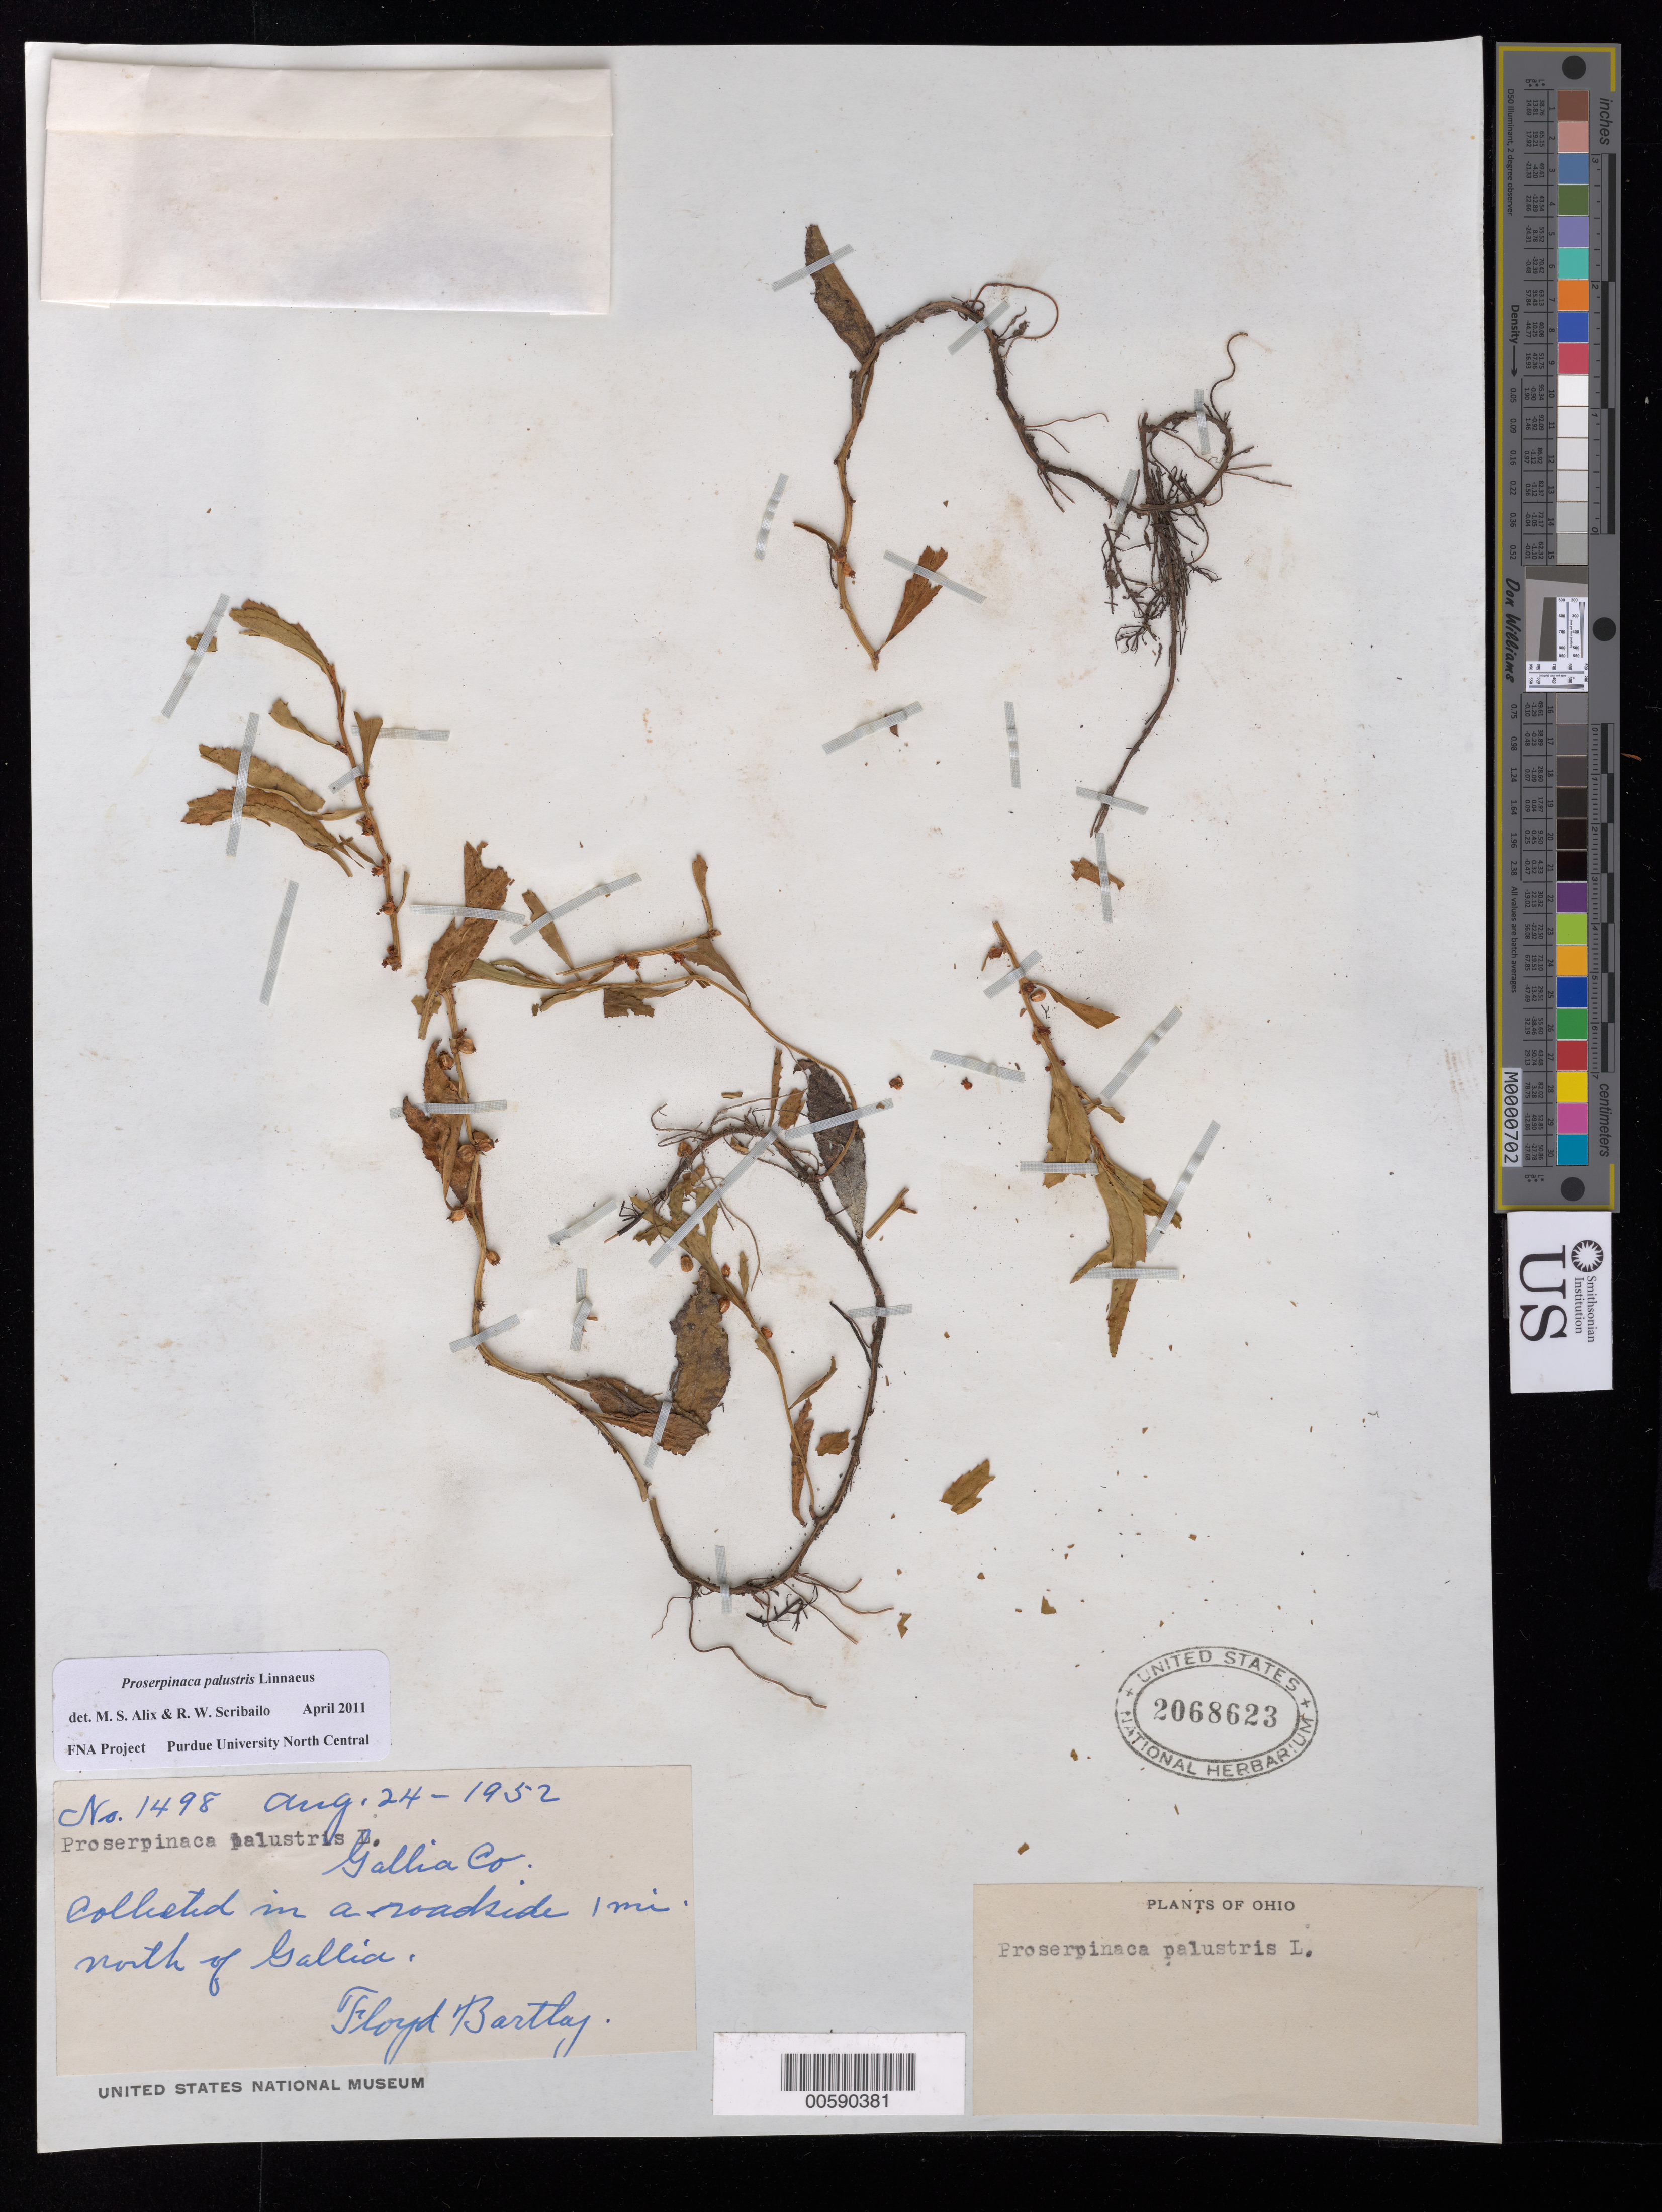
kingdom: Plantae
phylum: Tracheophyta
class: Magnoliopsida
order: Saxifragales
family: Haloragaceae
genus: Proserpinaca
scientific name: Proserpinaca palustris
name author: L.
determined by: Scribailo, R. W.; Alix, M. S.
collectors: F. Bartley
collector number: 1498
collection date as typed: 24 Aug 1952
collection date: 1952-08-24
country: United States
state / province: Ohio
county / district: Gallia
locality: North of Gallia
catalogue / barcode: US 2068623